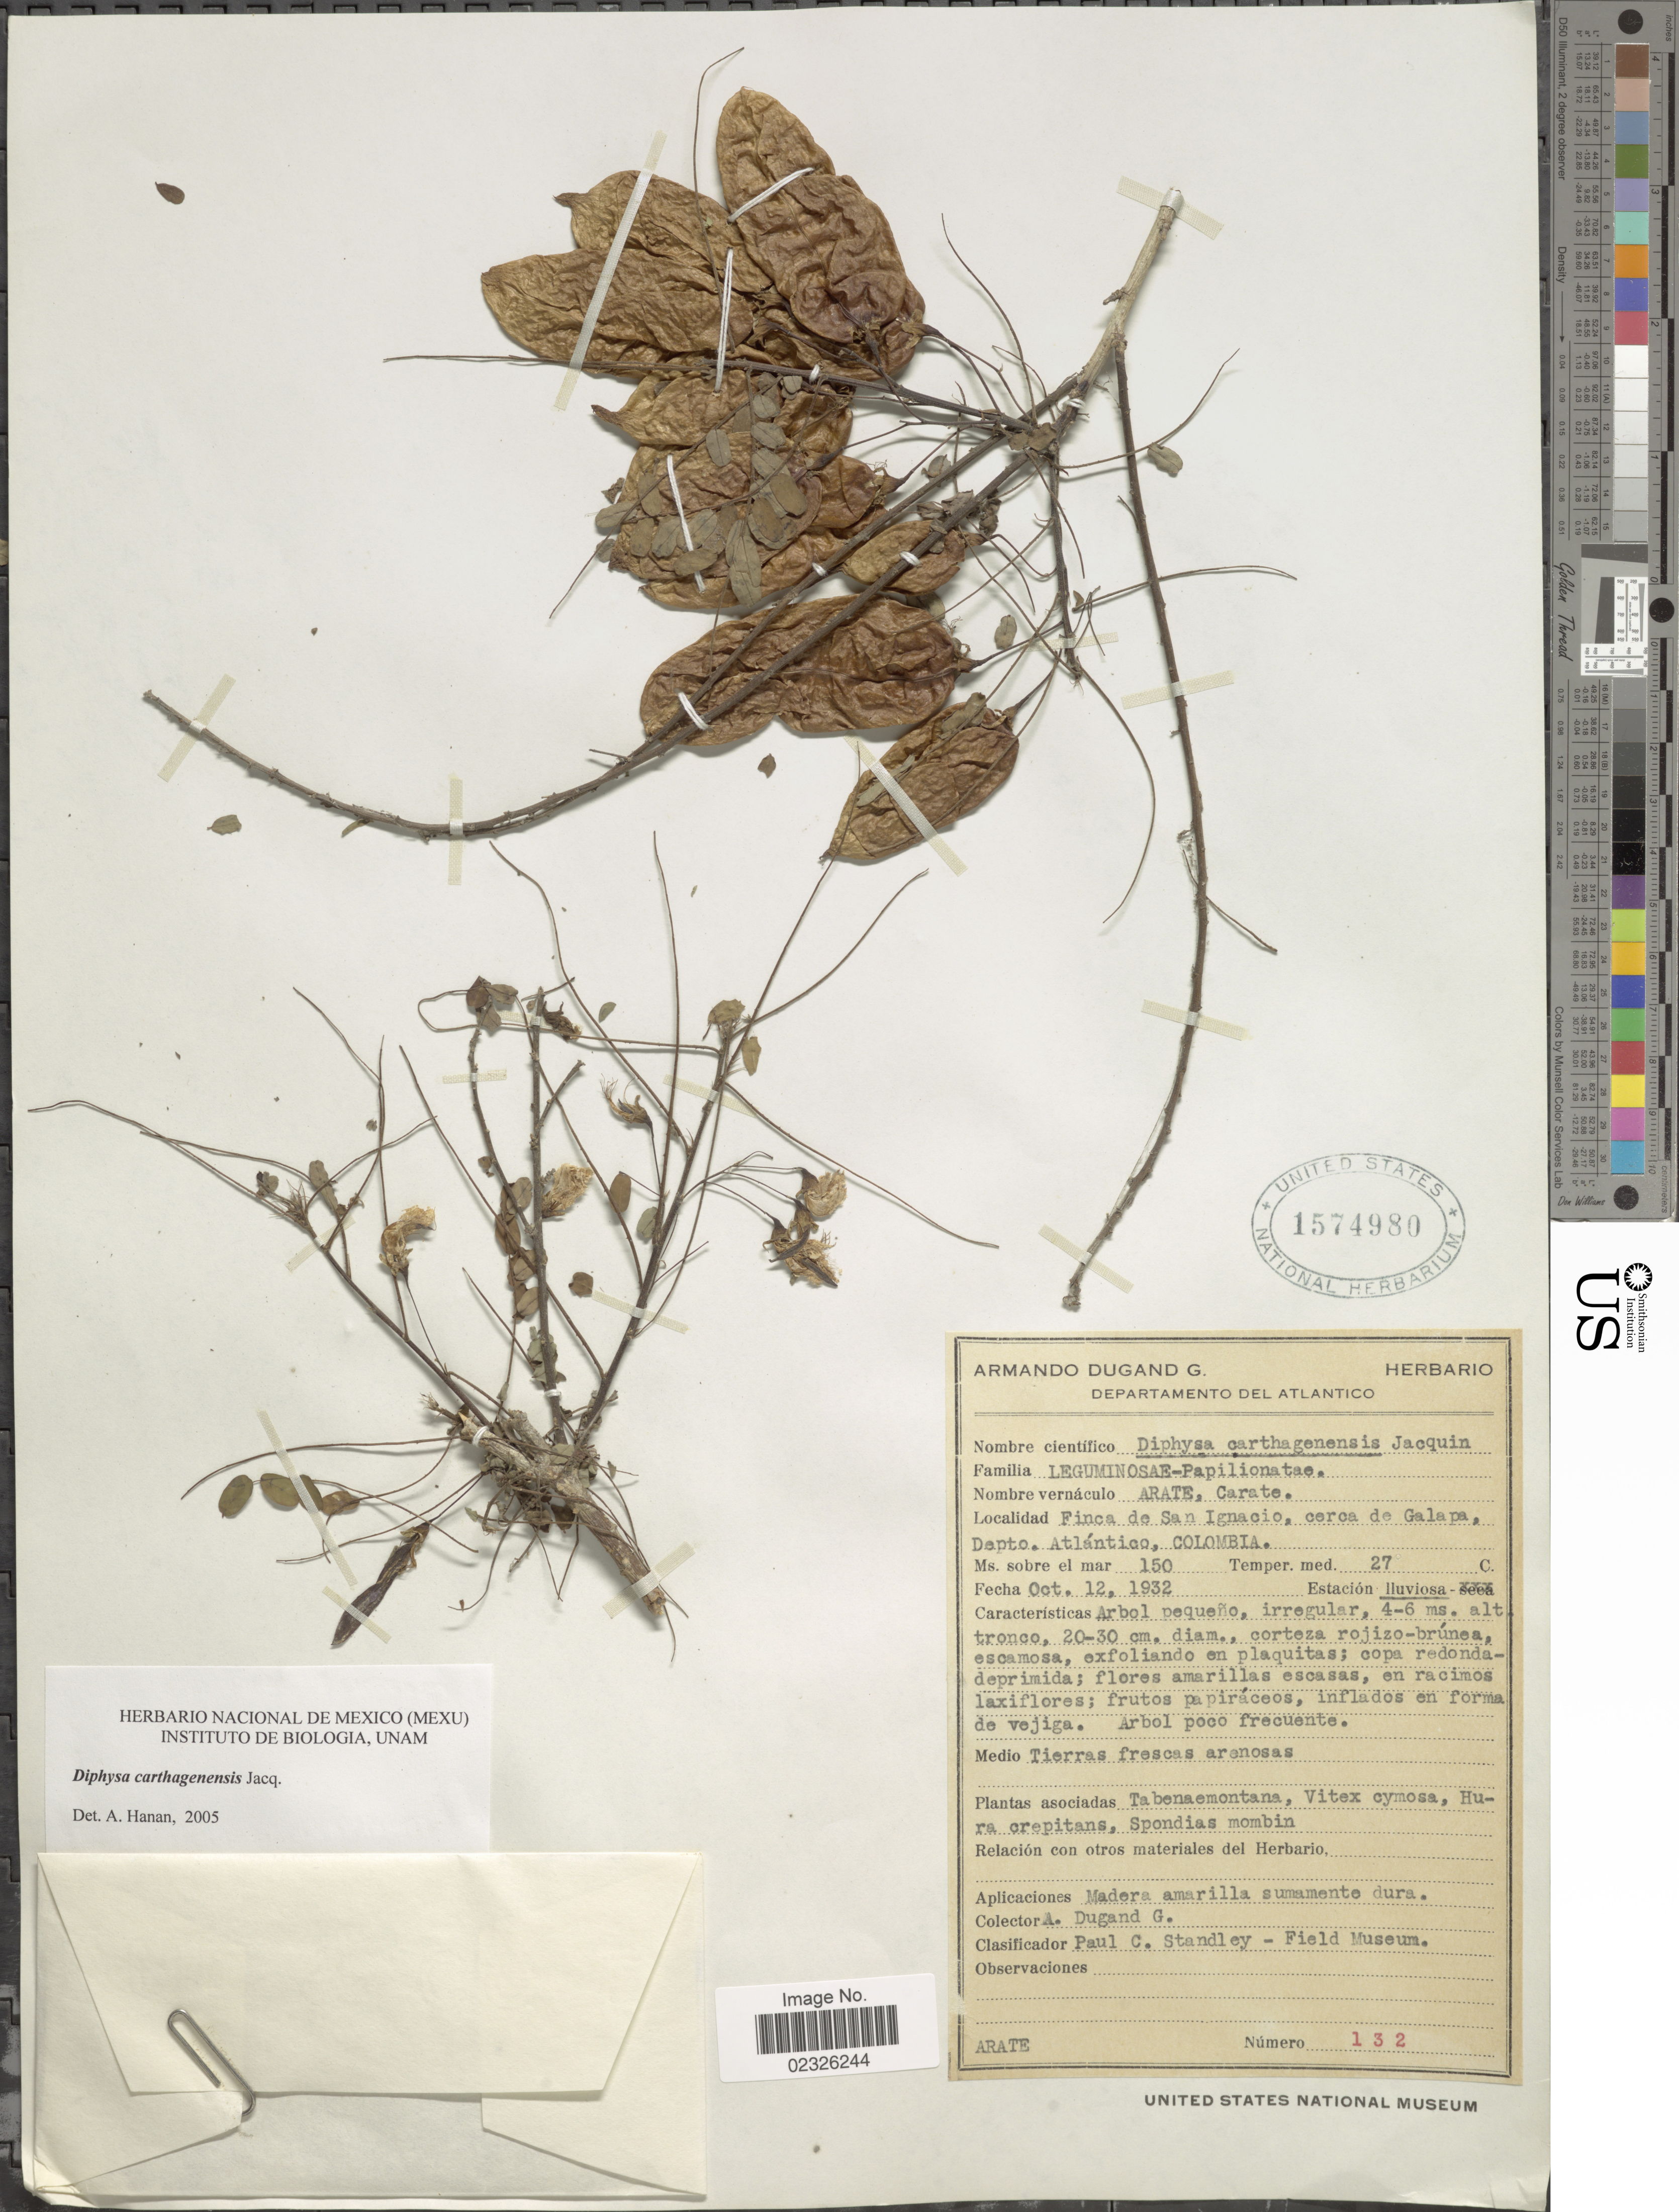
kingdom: Plantae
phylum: Tracheophyta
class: Magnoliopsida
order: Fabales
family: Fabaceae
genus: Diphysa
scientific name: Diphysa carthagenensis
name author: Jacq.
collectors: A. Dugand G.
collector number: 132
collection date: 1932-10-12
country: Colombia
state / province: Atlántico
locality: Finca de San Ignacio, cerca de Galapa.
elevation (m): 150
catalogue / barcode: US 1574980